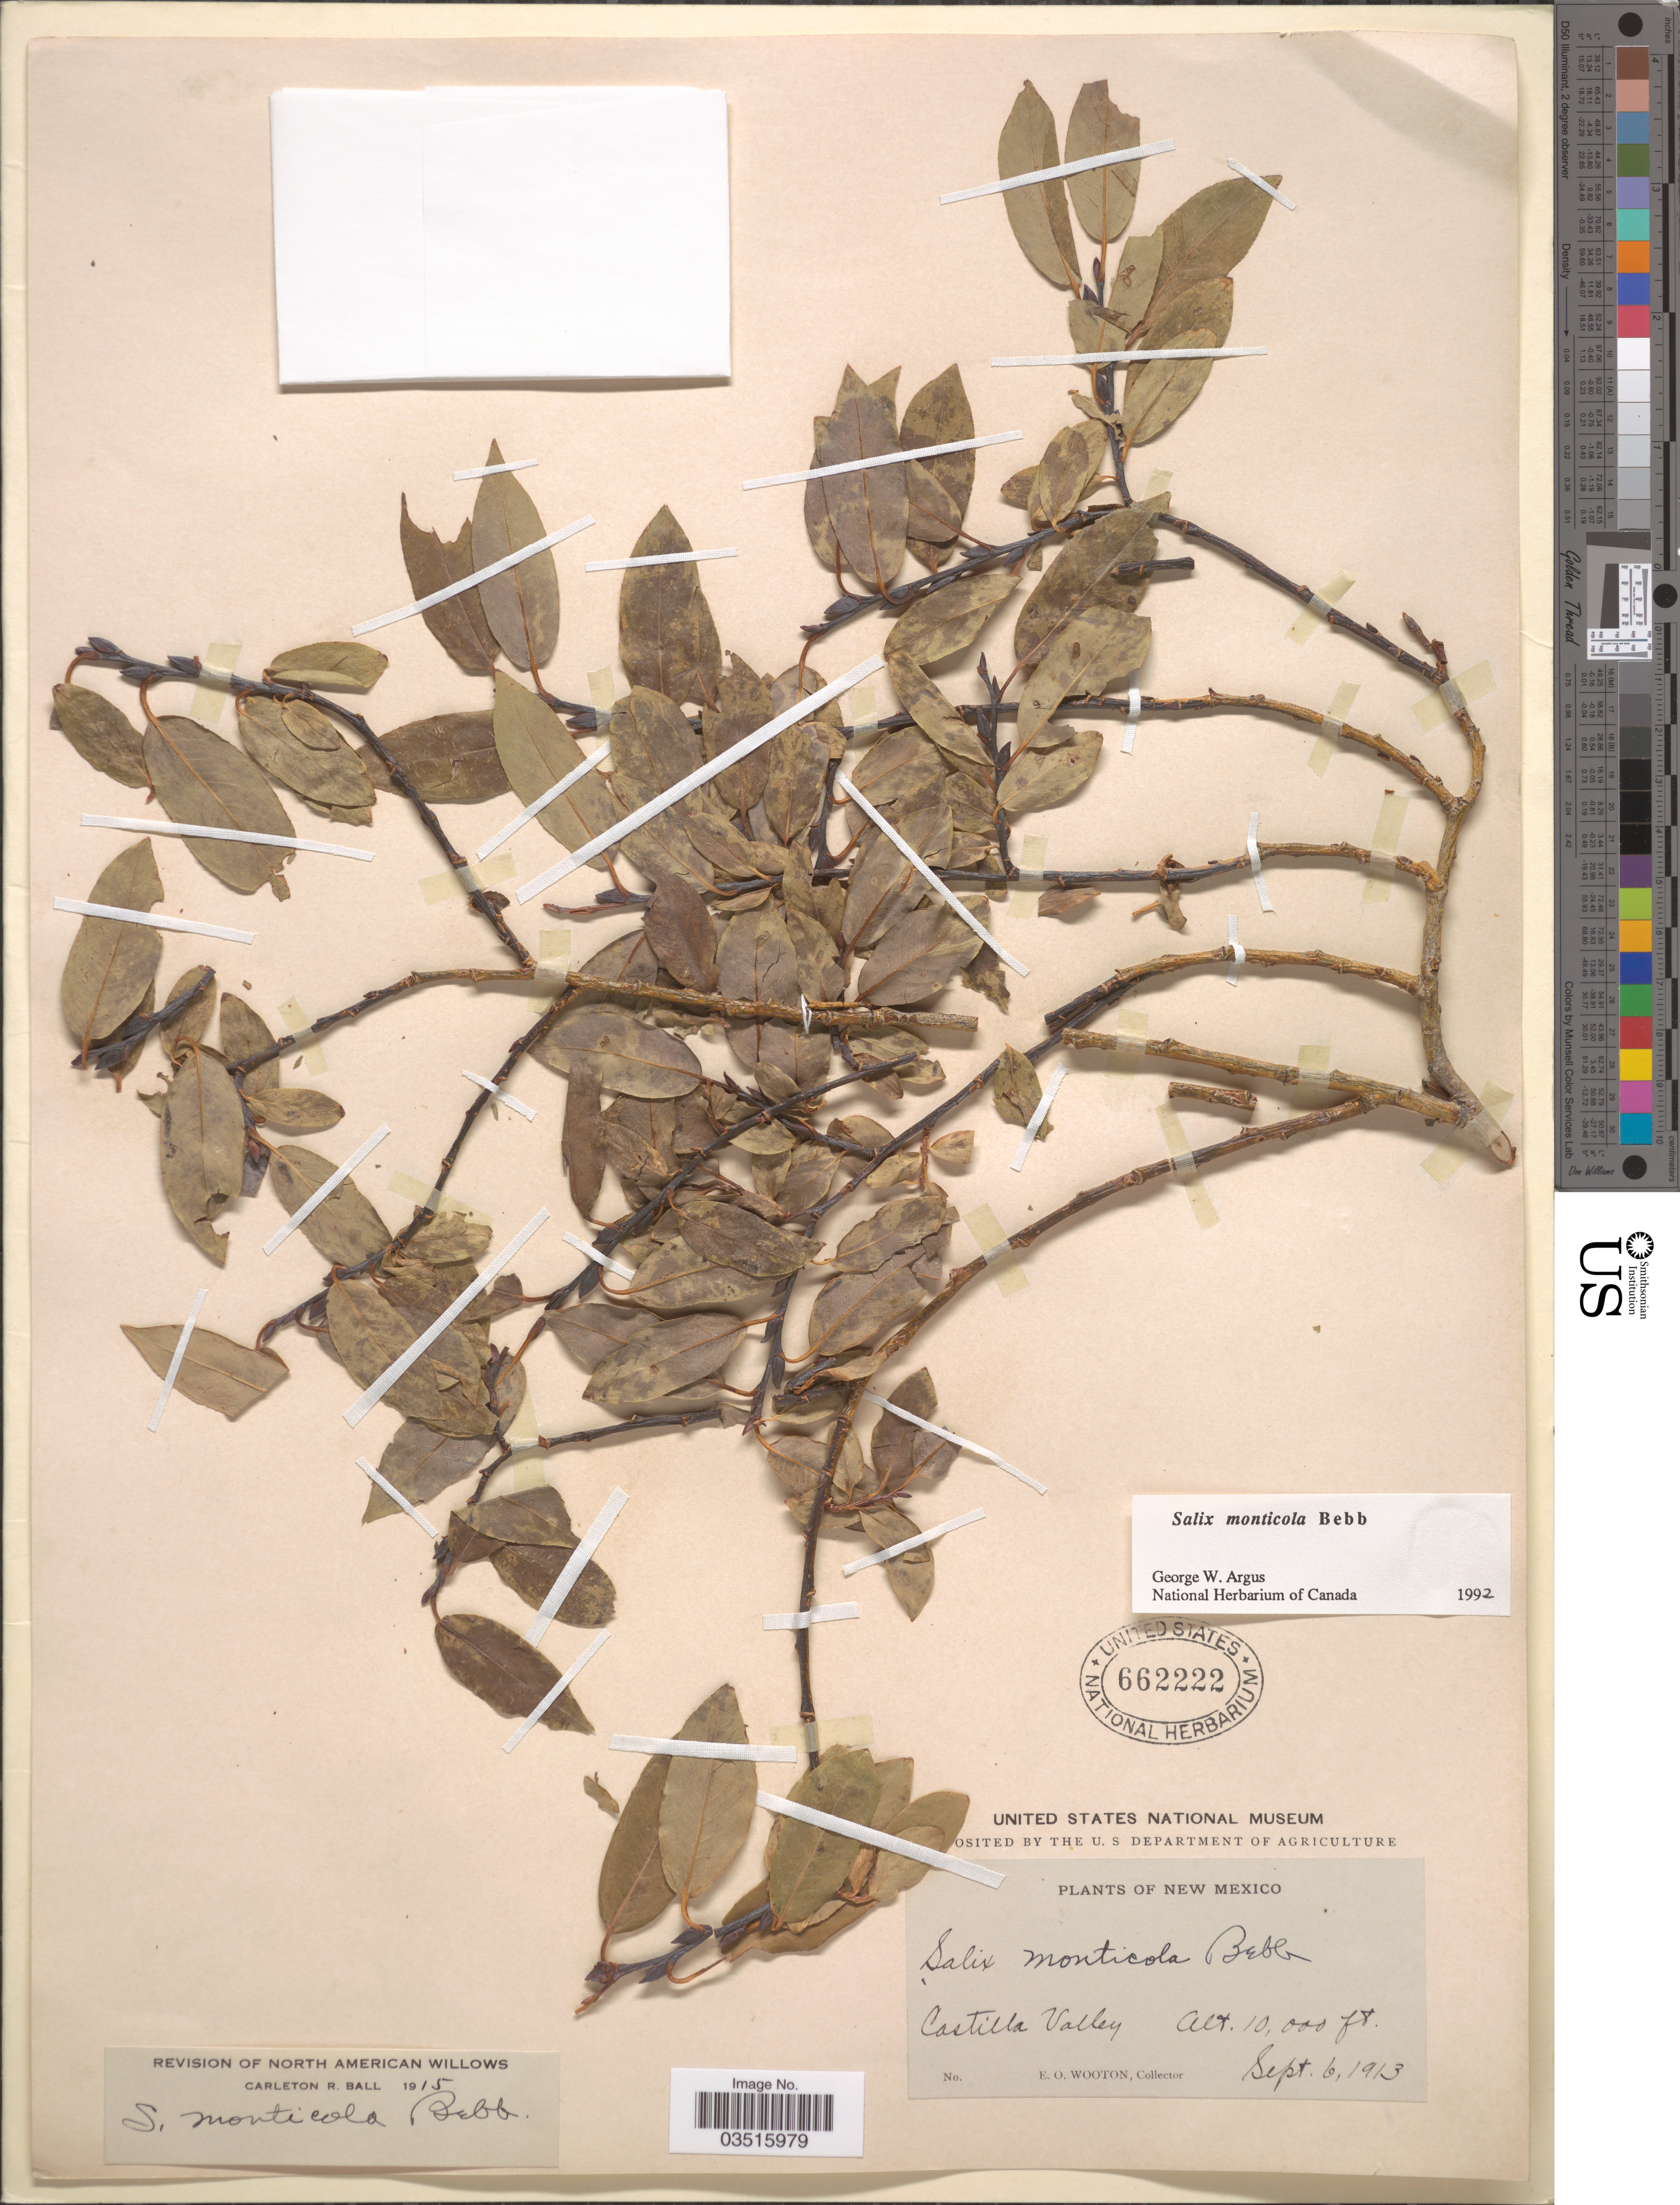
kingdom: Plantae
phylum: Tracheophyta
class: Magnoliopsida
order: Malpighiales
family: Salicaceae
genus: Salix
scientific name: Salix monticola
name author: Bebb.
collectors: E. O. Wooton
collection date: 1913-09-06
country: United States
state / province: New Mexico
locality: Castilla Valley.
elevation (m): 3048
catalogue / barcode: US 662222